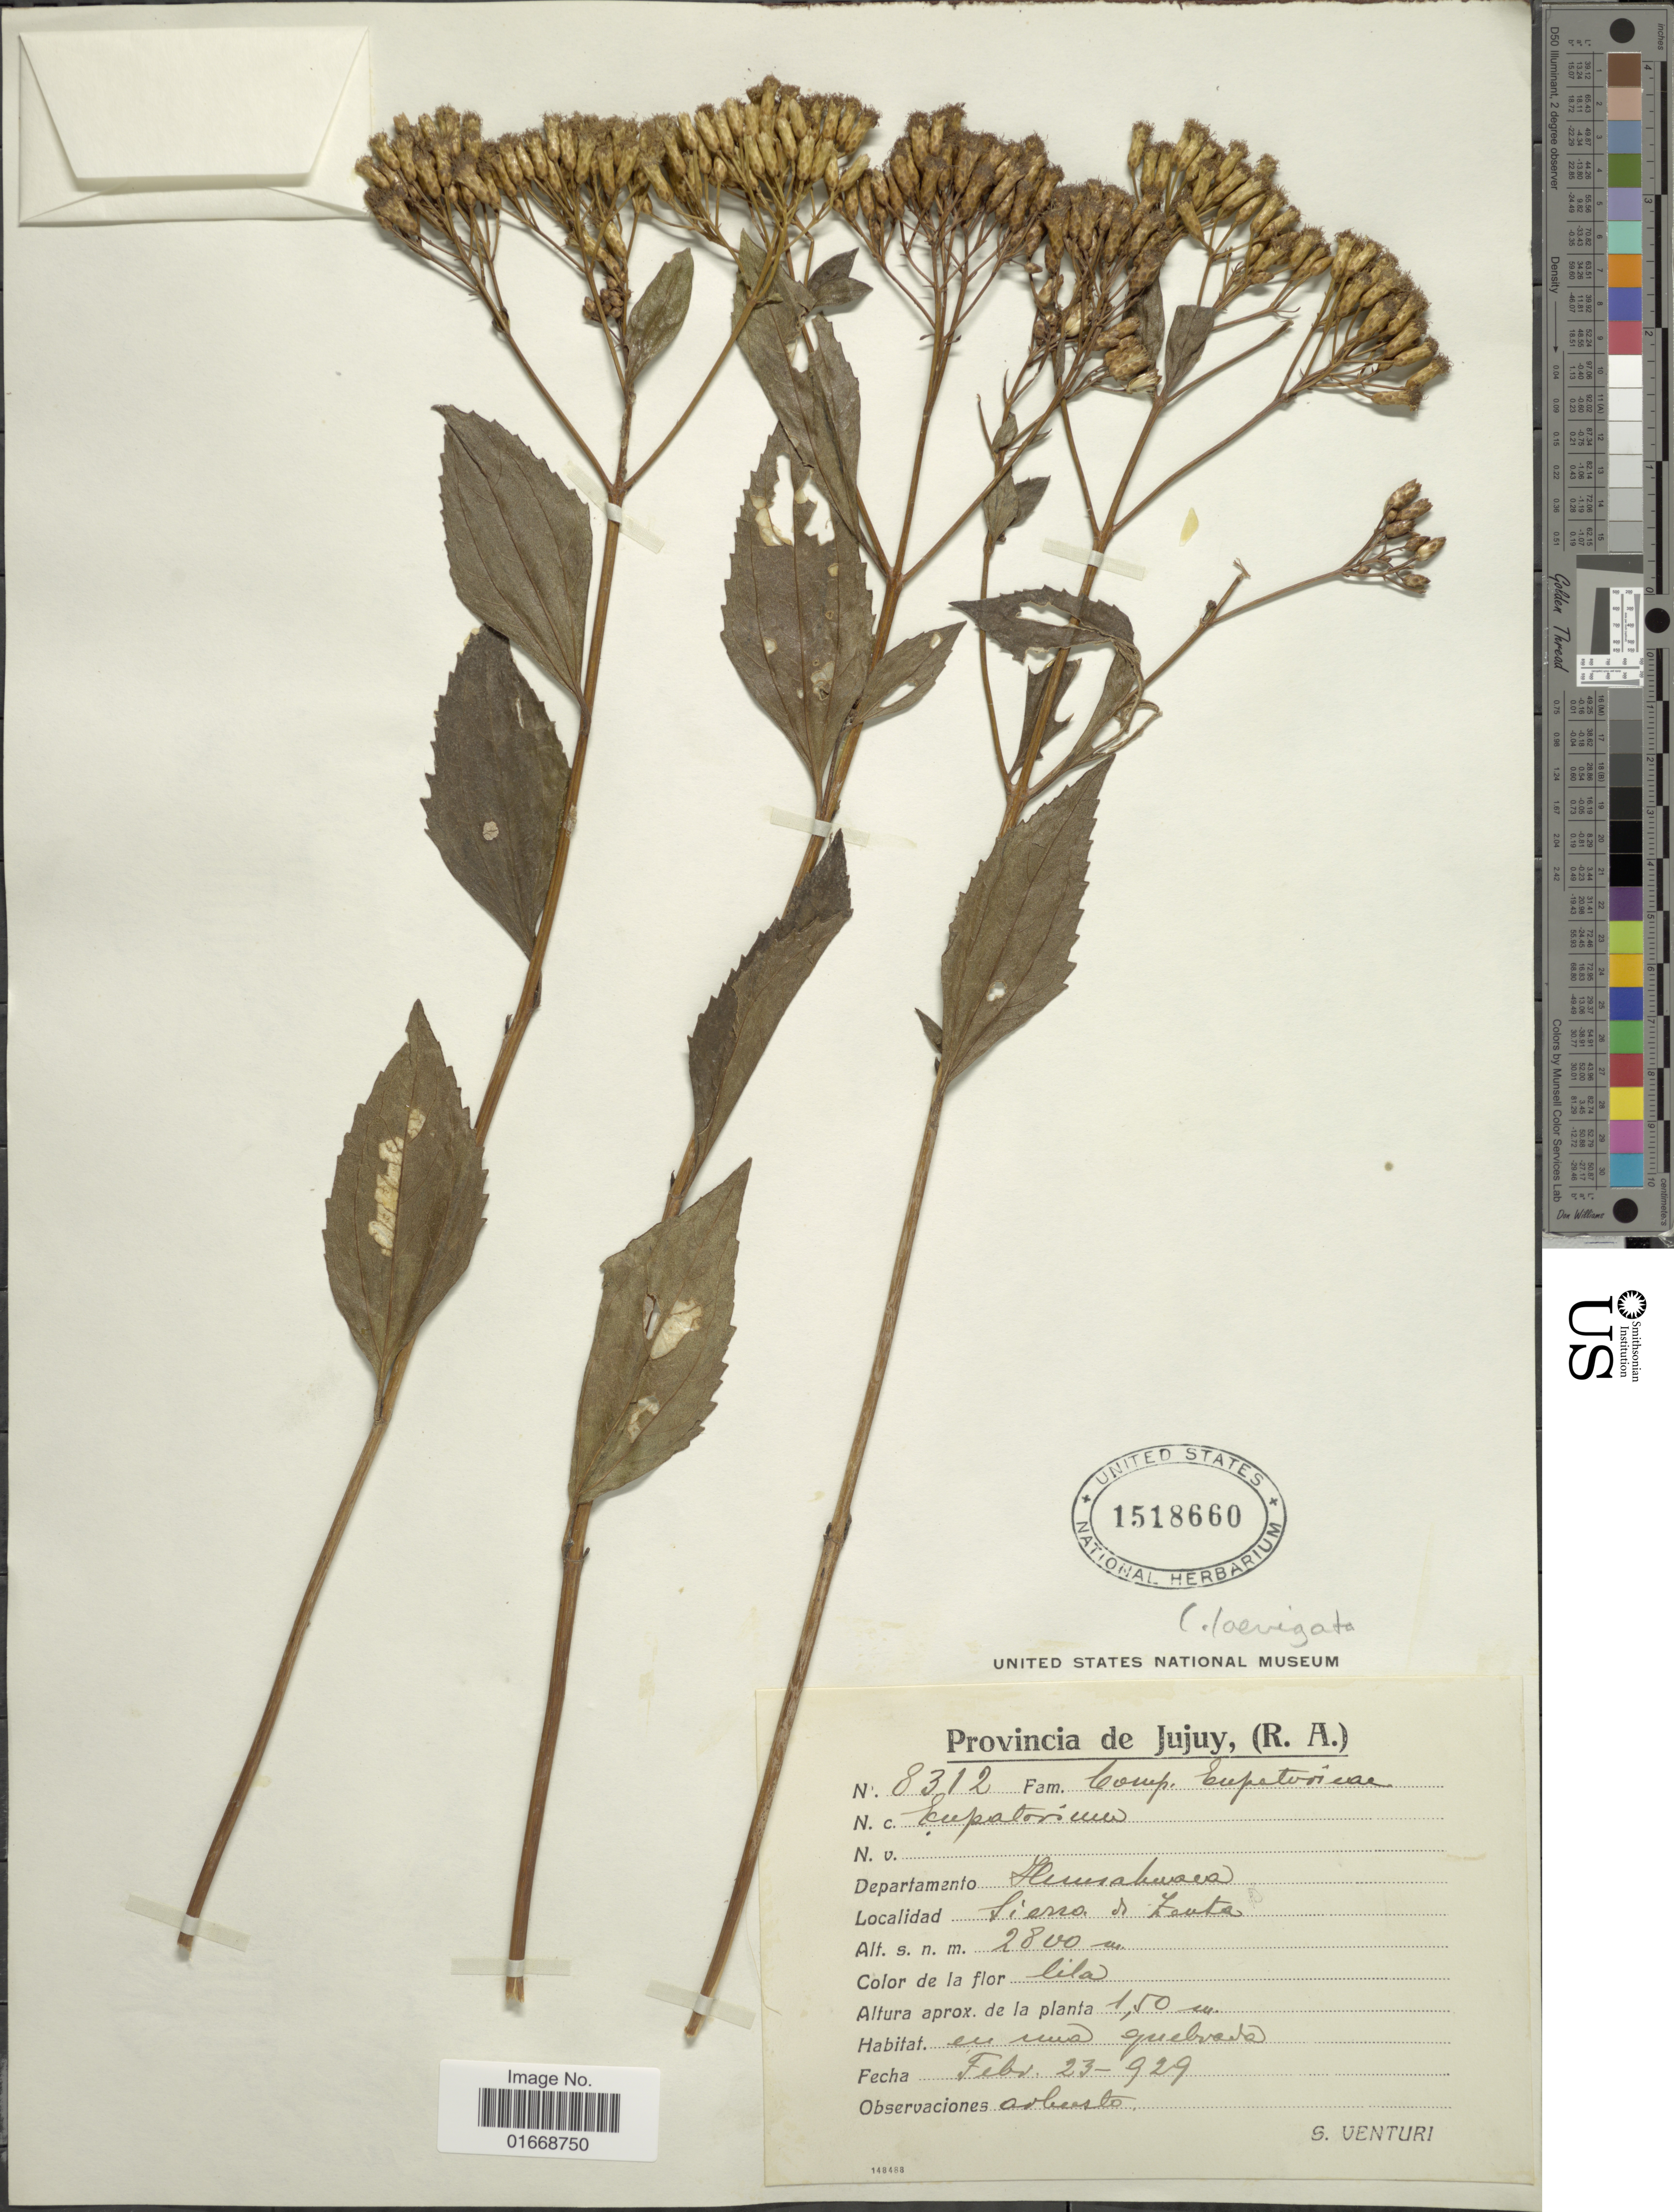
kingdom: Plantae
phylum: Tracheophyta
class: Magnoliopsida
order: Asterales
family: Asteraceae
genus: Chromolaena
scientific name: Chromolaena laevigatum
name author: Lam.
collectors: S. Venturi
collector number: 8312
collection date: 1929-02-23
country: Argentina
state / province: Jujuy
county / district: Humahuaca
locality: Sierra de Zenta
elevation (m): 2800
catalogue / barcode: US 1518660